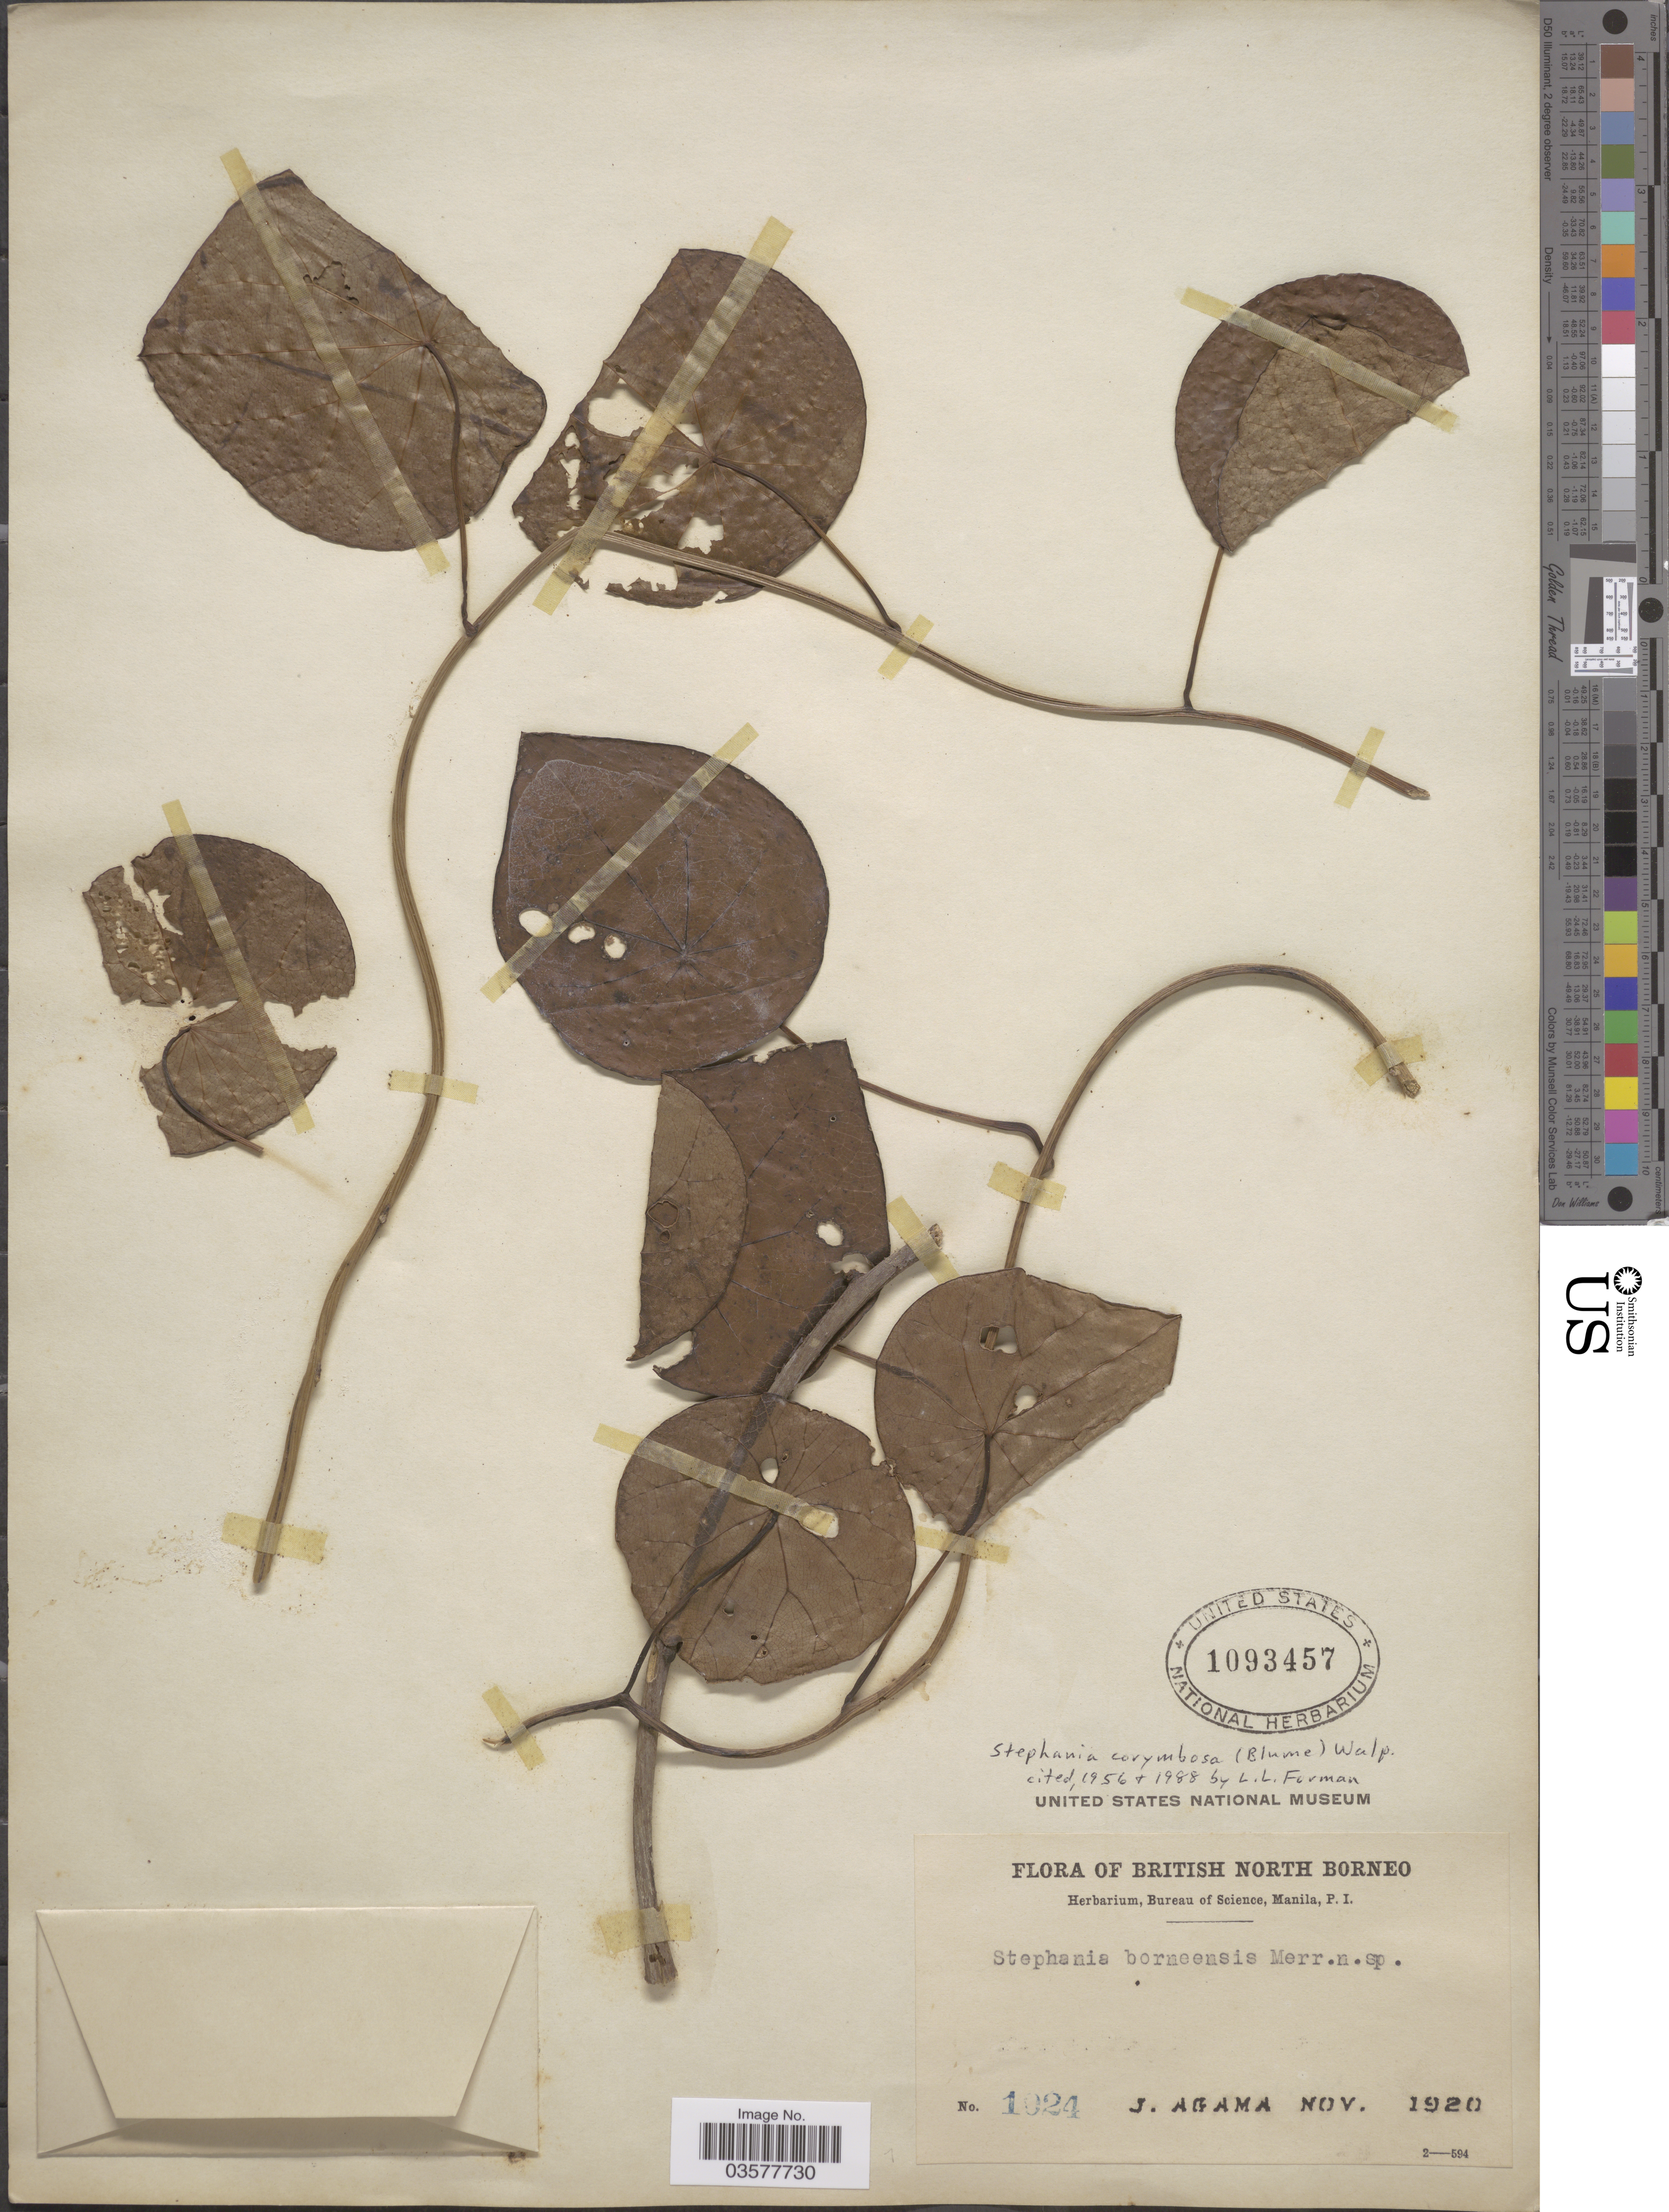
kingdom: Plantae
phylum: Tracheophyta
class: Magnoliopsida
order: Ranunculales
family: Menispermaceae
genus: Stephania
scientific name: Stephania corymbosa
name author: (Blume) Walp.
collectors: J. Agama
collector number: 1024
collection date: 1920-11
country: Malaysia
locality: British North Borneo.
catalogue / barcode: US 1093457